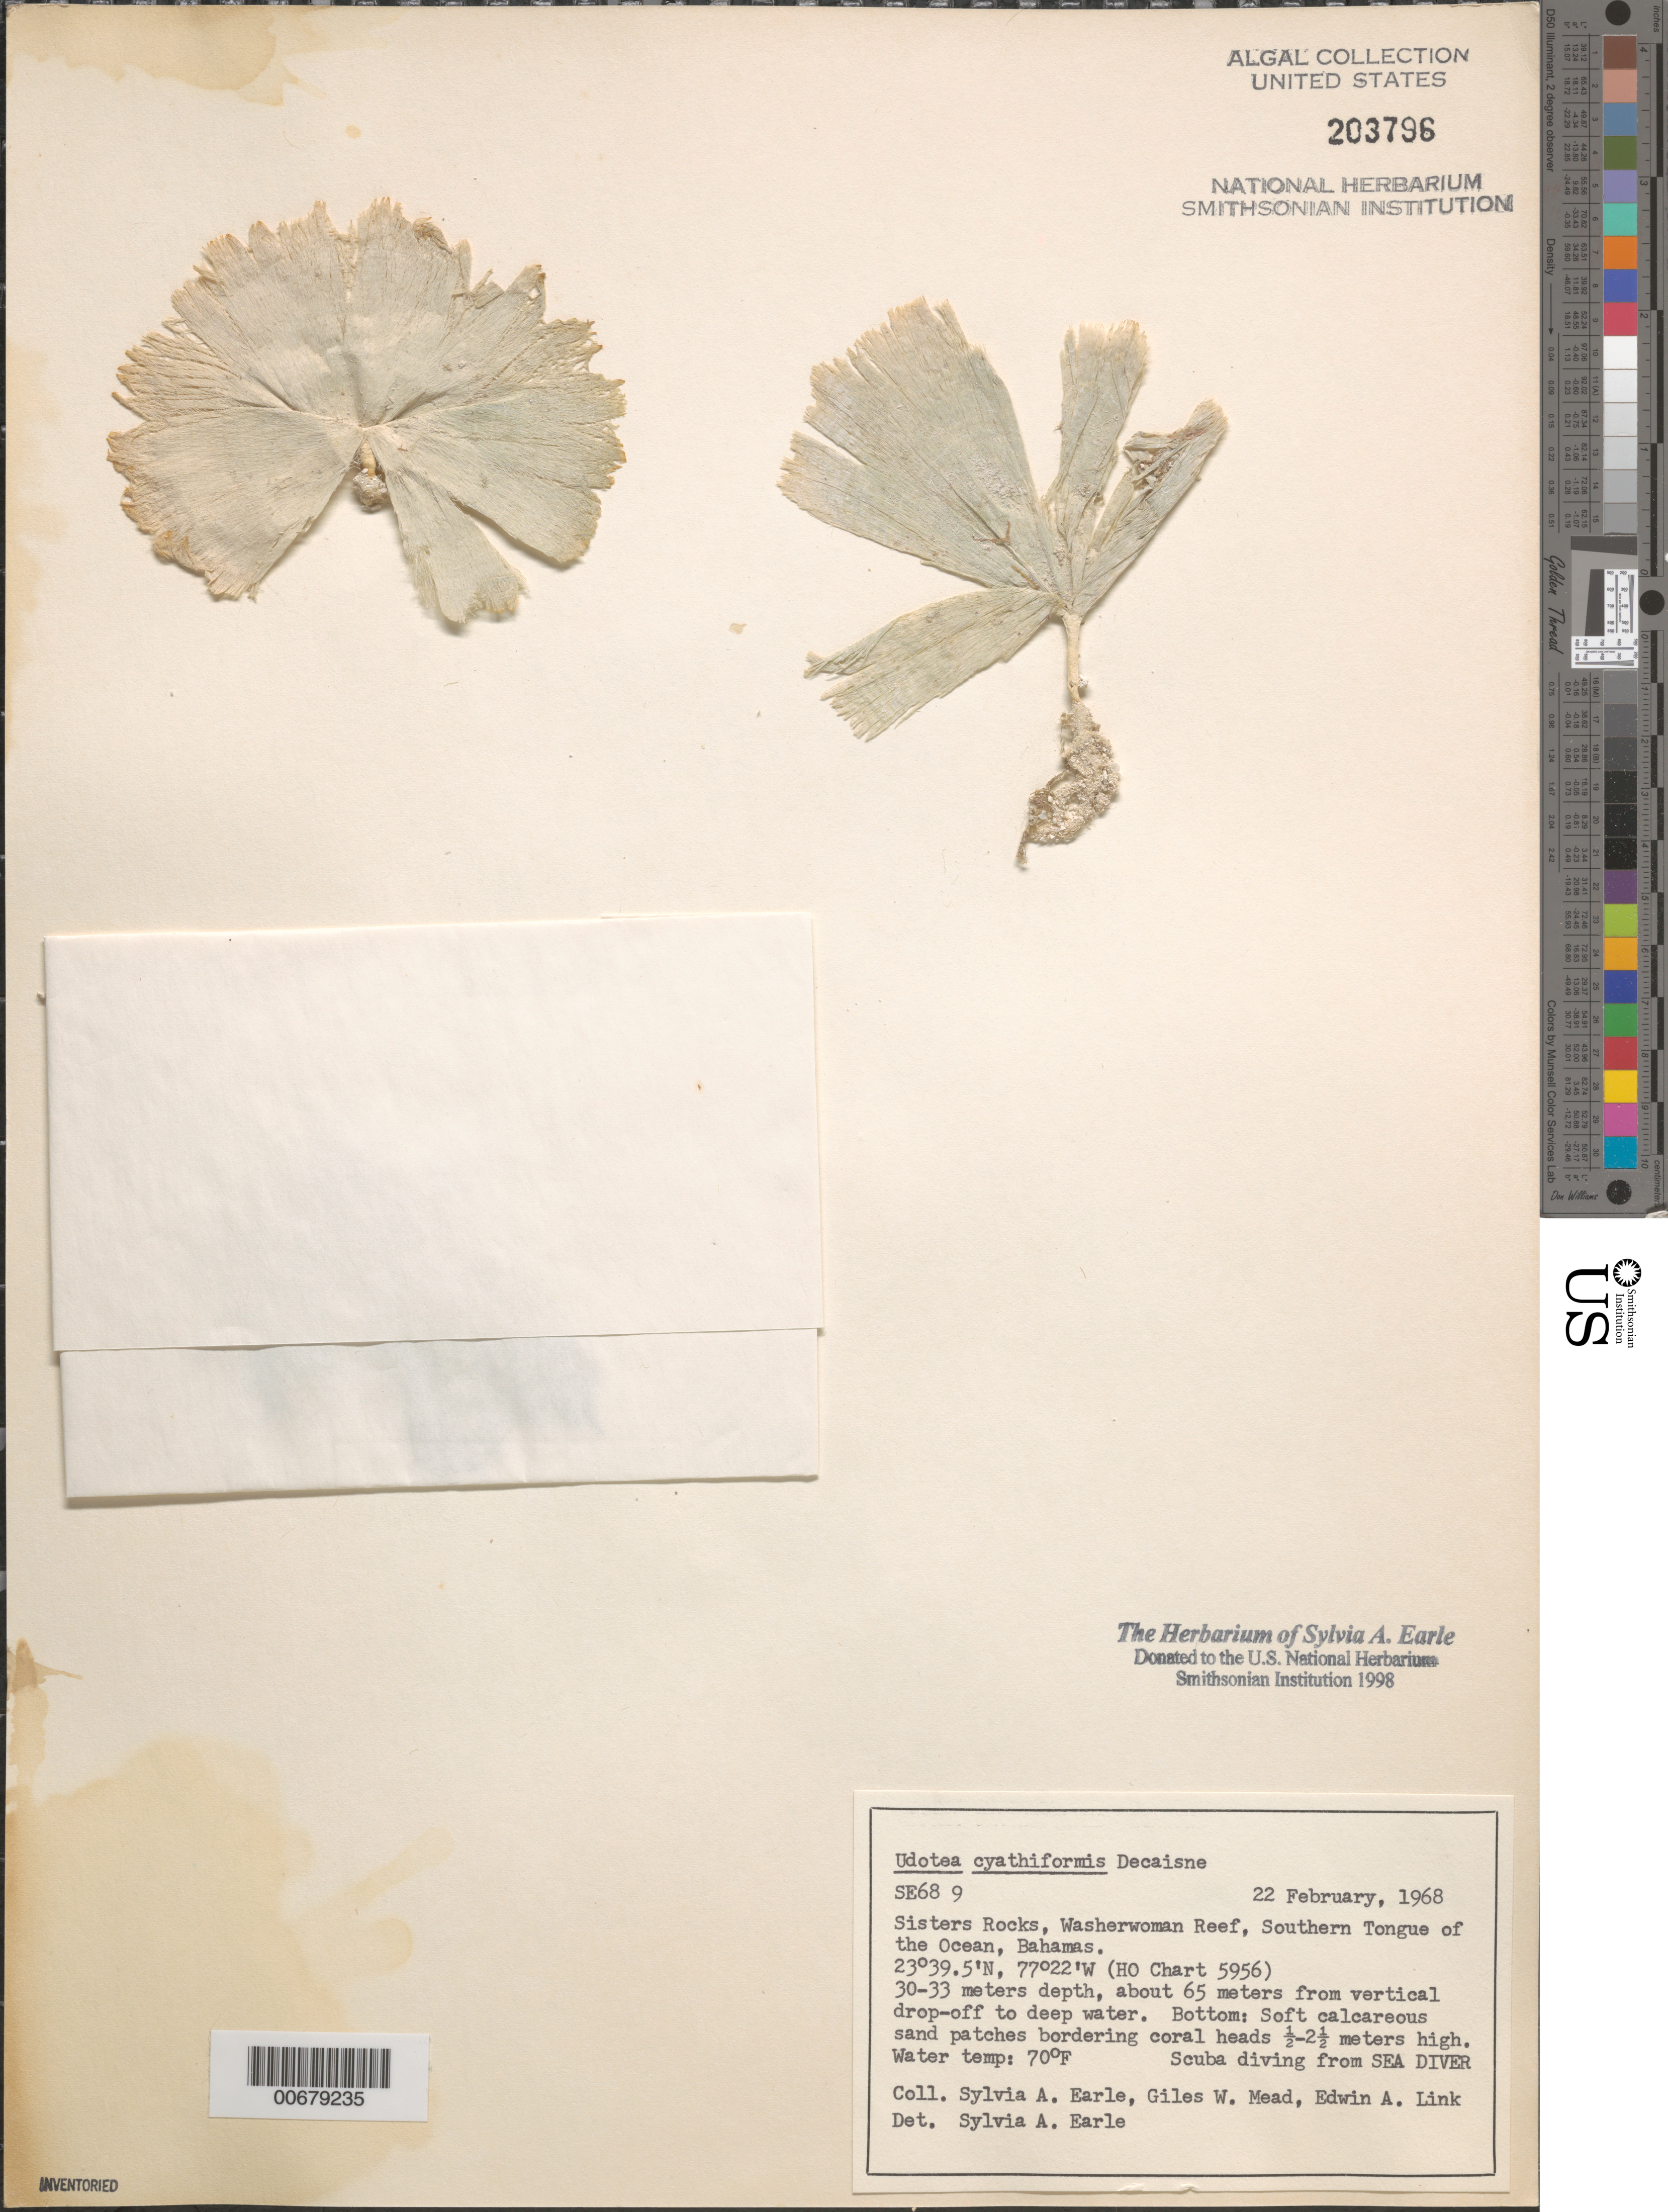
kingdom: Plantae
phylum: Chlorophyta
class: Ulvophyceae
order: Bryopsidales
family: Udoteaceae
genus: Udotea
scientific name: Udotea cyathiformis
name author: Decne.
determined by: Earle, S. A.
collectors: S. A. Earle, G. W. Mead & E. A. Link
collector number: SE 689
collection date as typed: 22 Feb 1968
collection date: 1968-02-22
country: Bahamas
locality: Sisters Rocks, Washerwoman Reef, Southern Tongue of the Ocean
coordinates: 23 39.5' N, 77 22' W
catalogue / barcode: US 203796